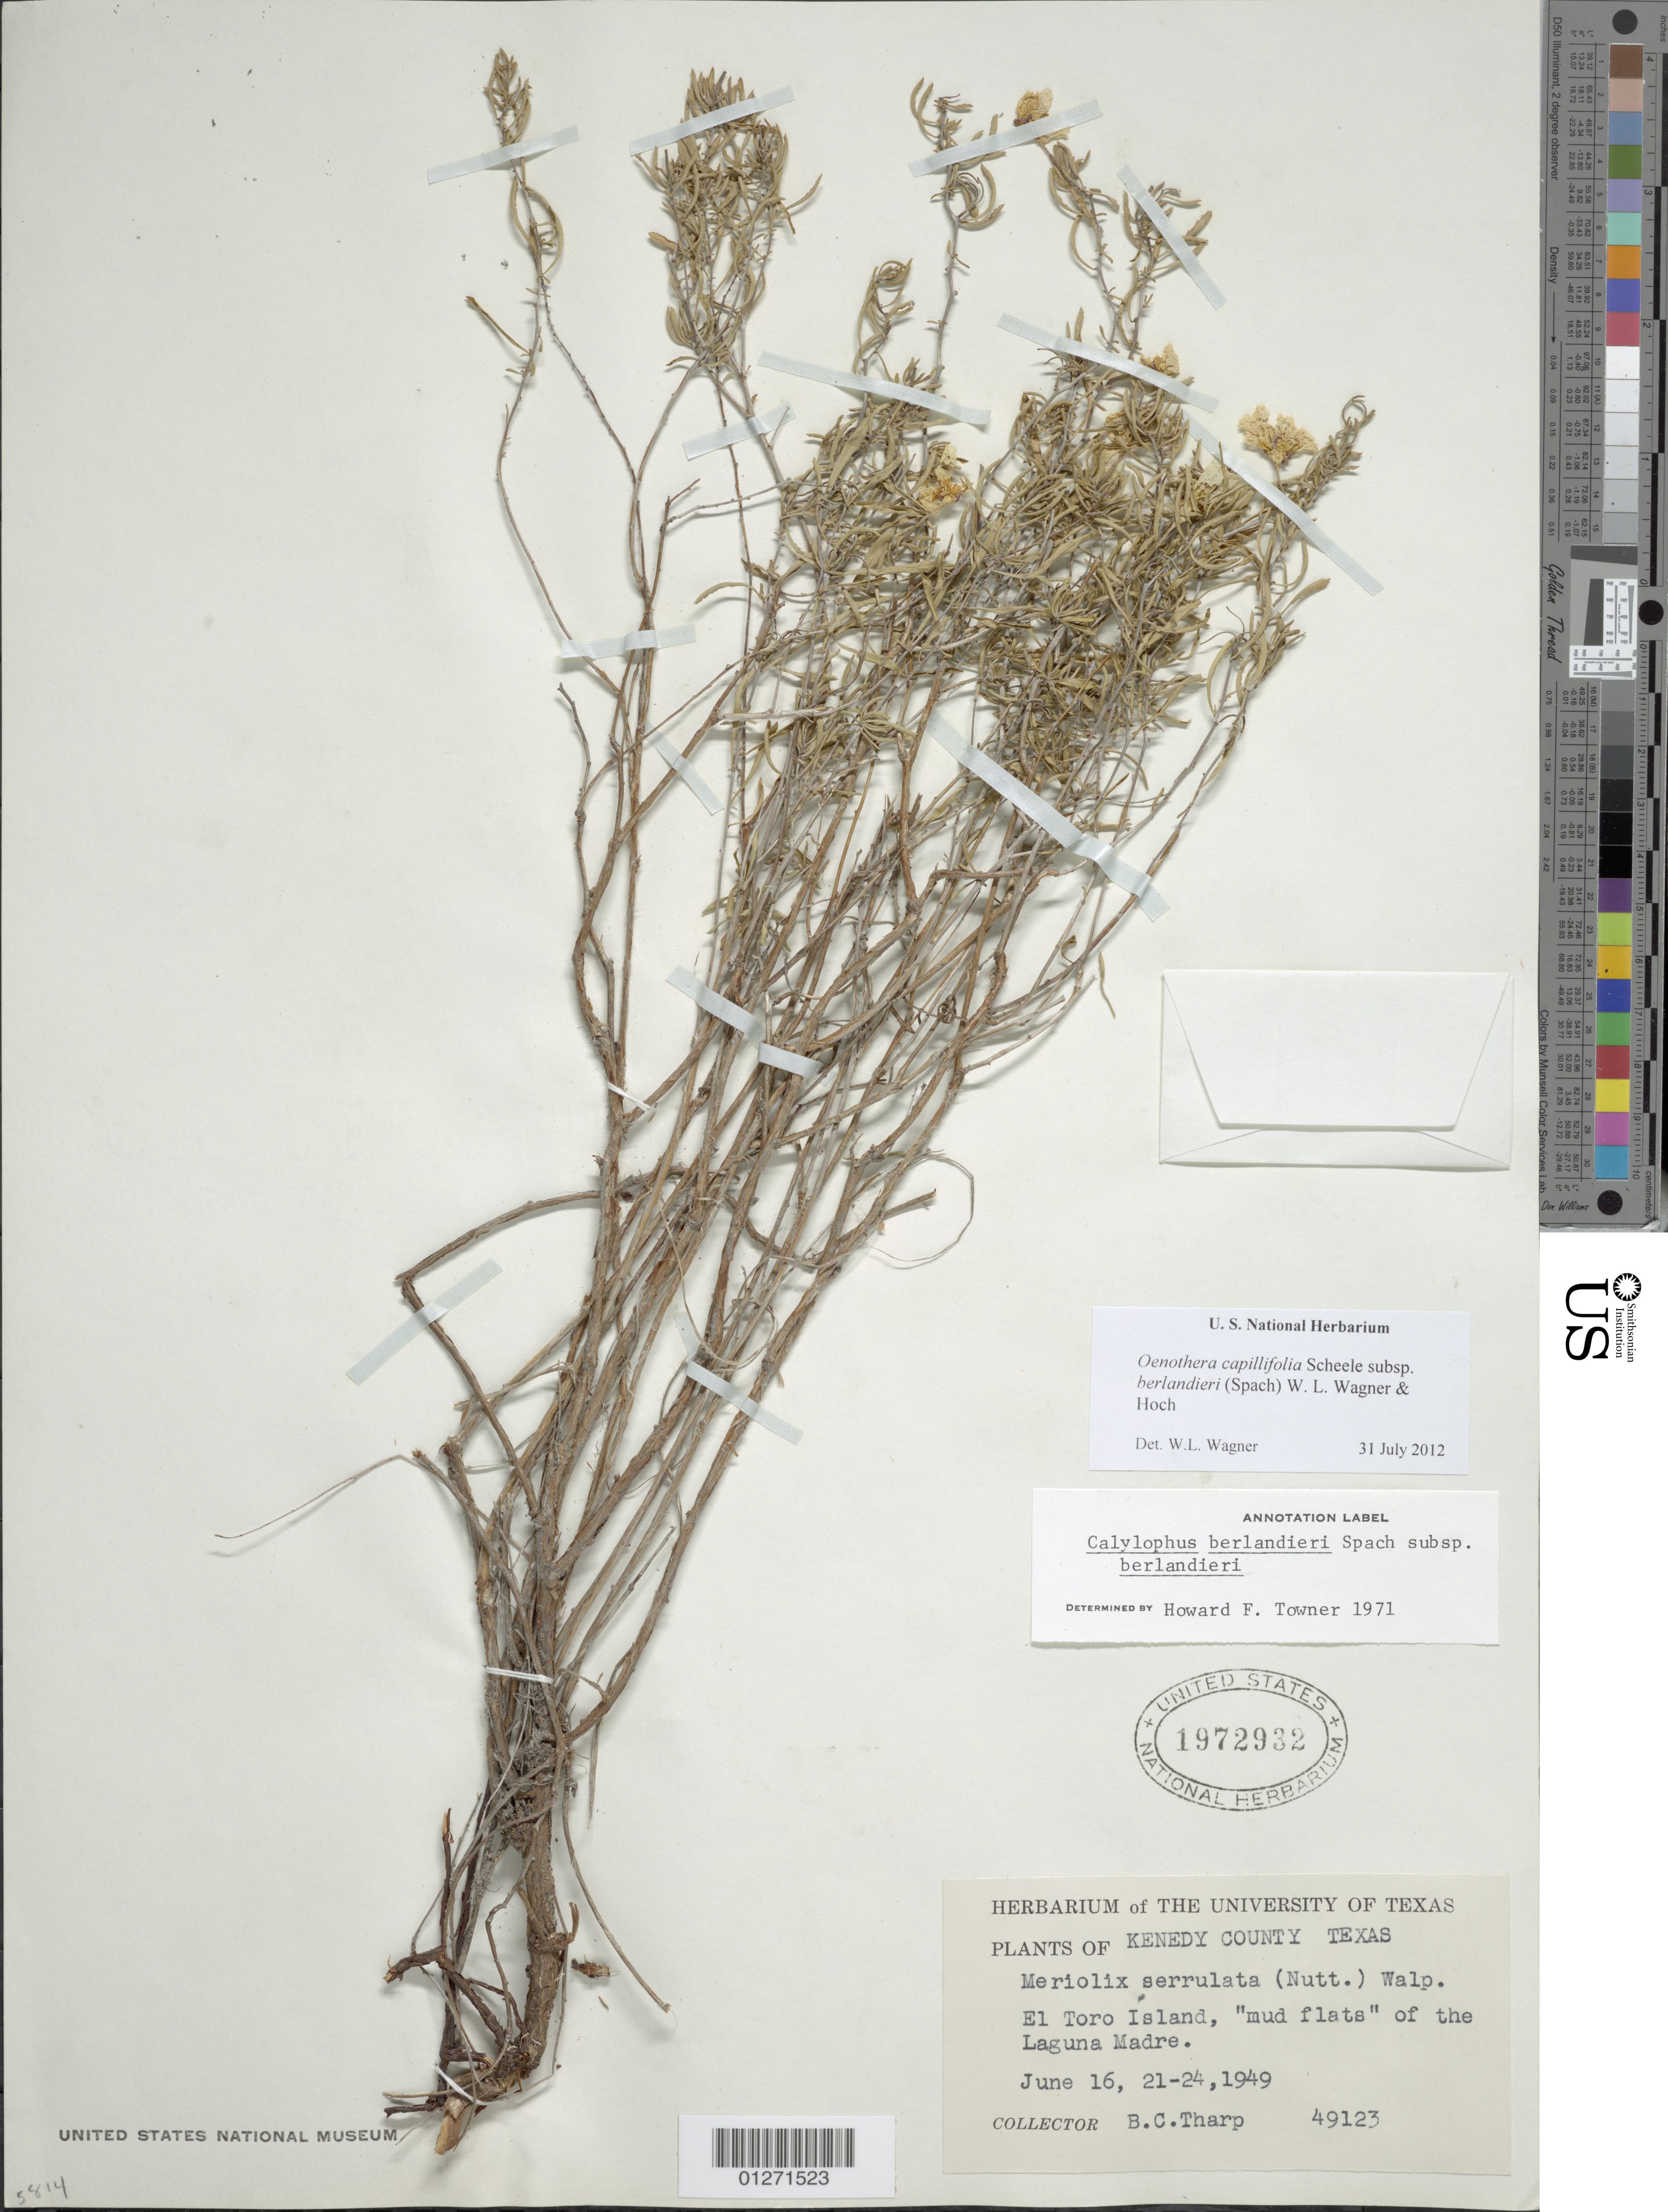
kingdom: Plantae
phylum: Tracheophyta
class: Magnoliopsida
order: Myrtales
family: Onagraceae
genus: Oenothera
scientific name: Oenothera capillifolia subsp. berlandieri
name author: (Spach) W.L. Wagner & Hoch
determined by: Wagner, W. L., (BOT), Smithsonian Institution - National Museum of Natural History (UNITED STATES)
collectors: B. C. Tharp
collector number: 49123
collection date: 1949-06-16/1949-06-24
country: United States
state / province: Texas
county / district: Kenedy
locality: El Toro Island, "mud flats" of the Laguna Madre.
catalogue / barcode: US 1972932